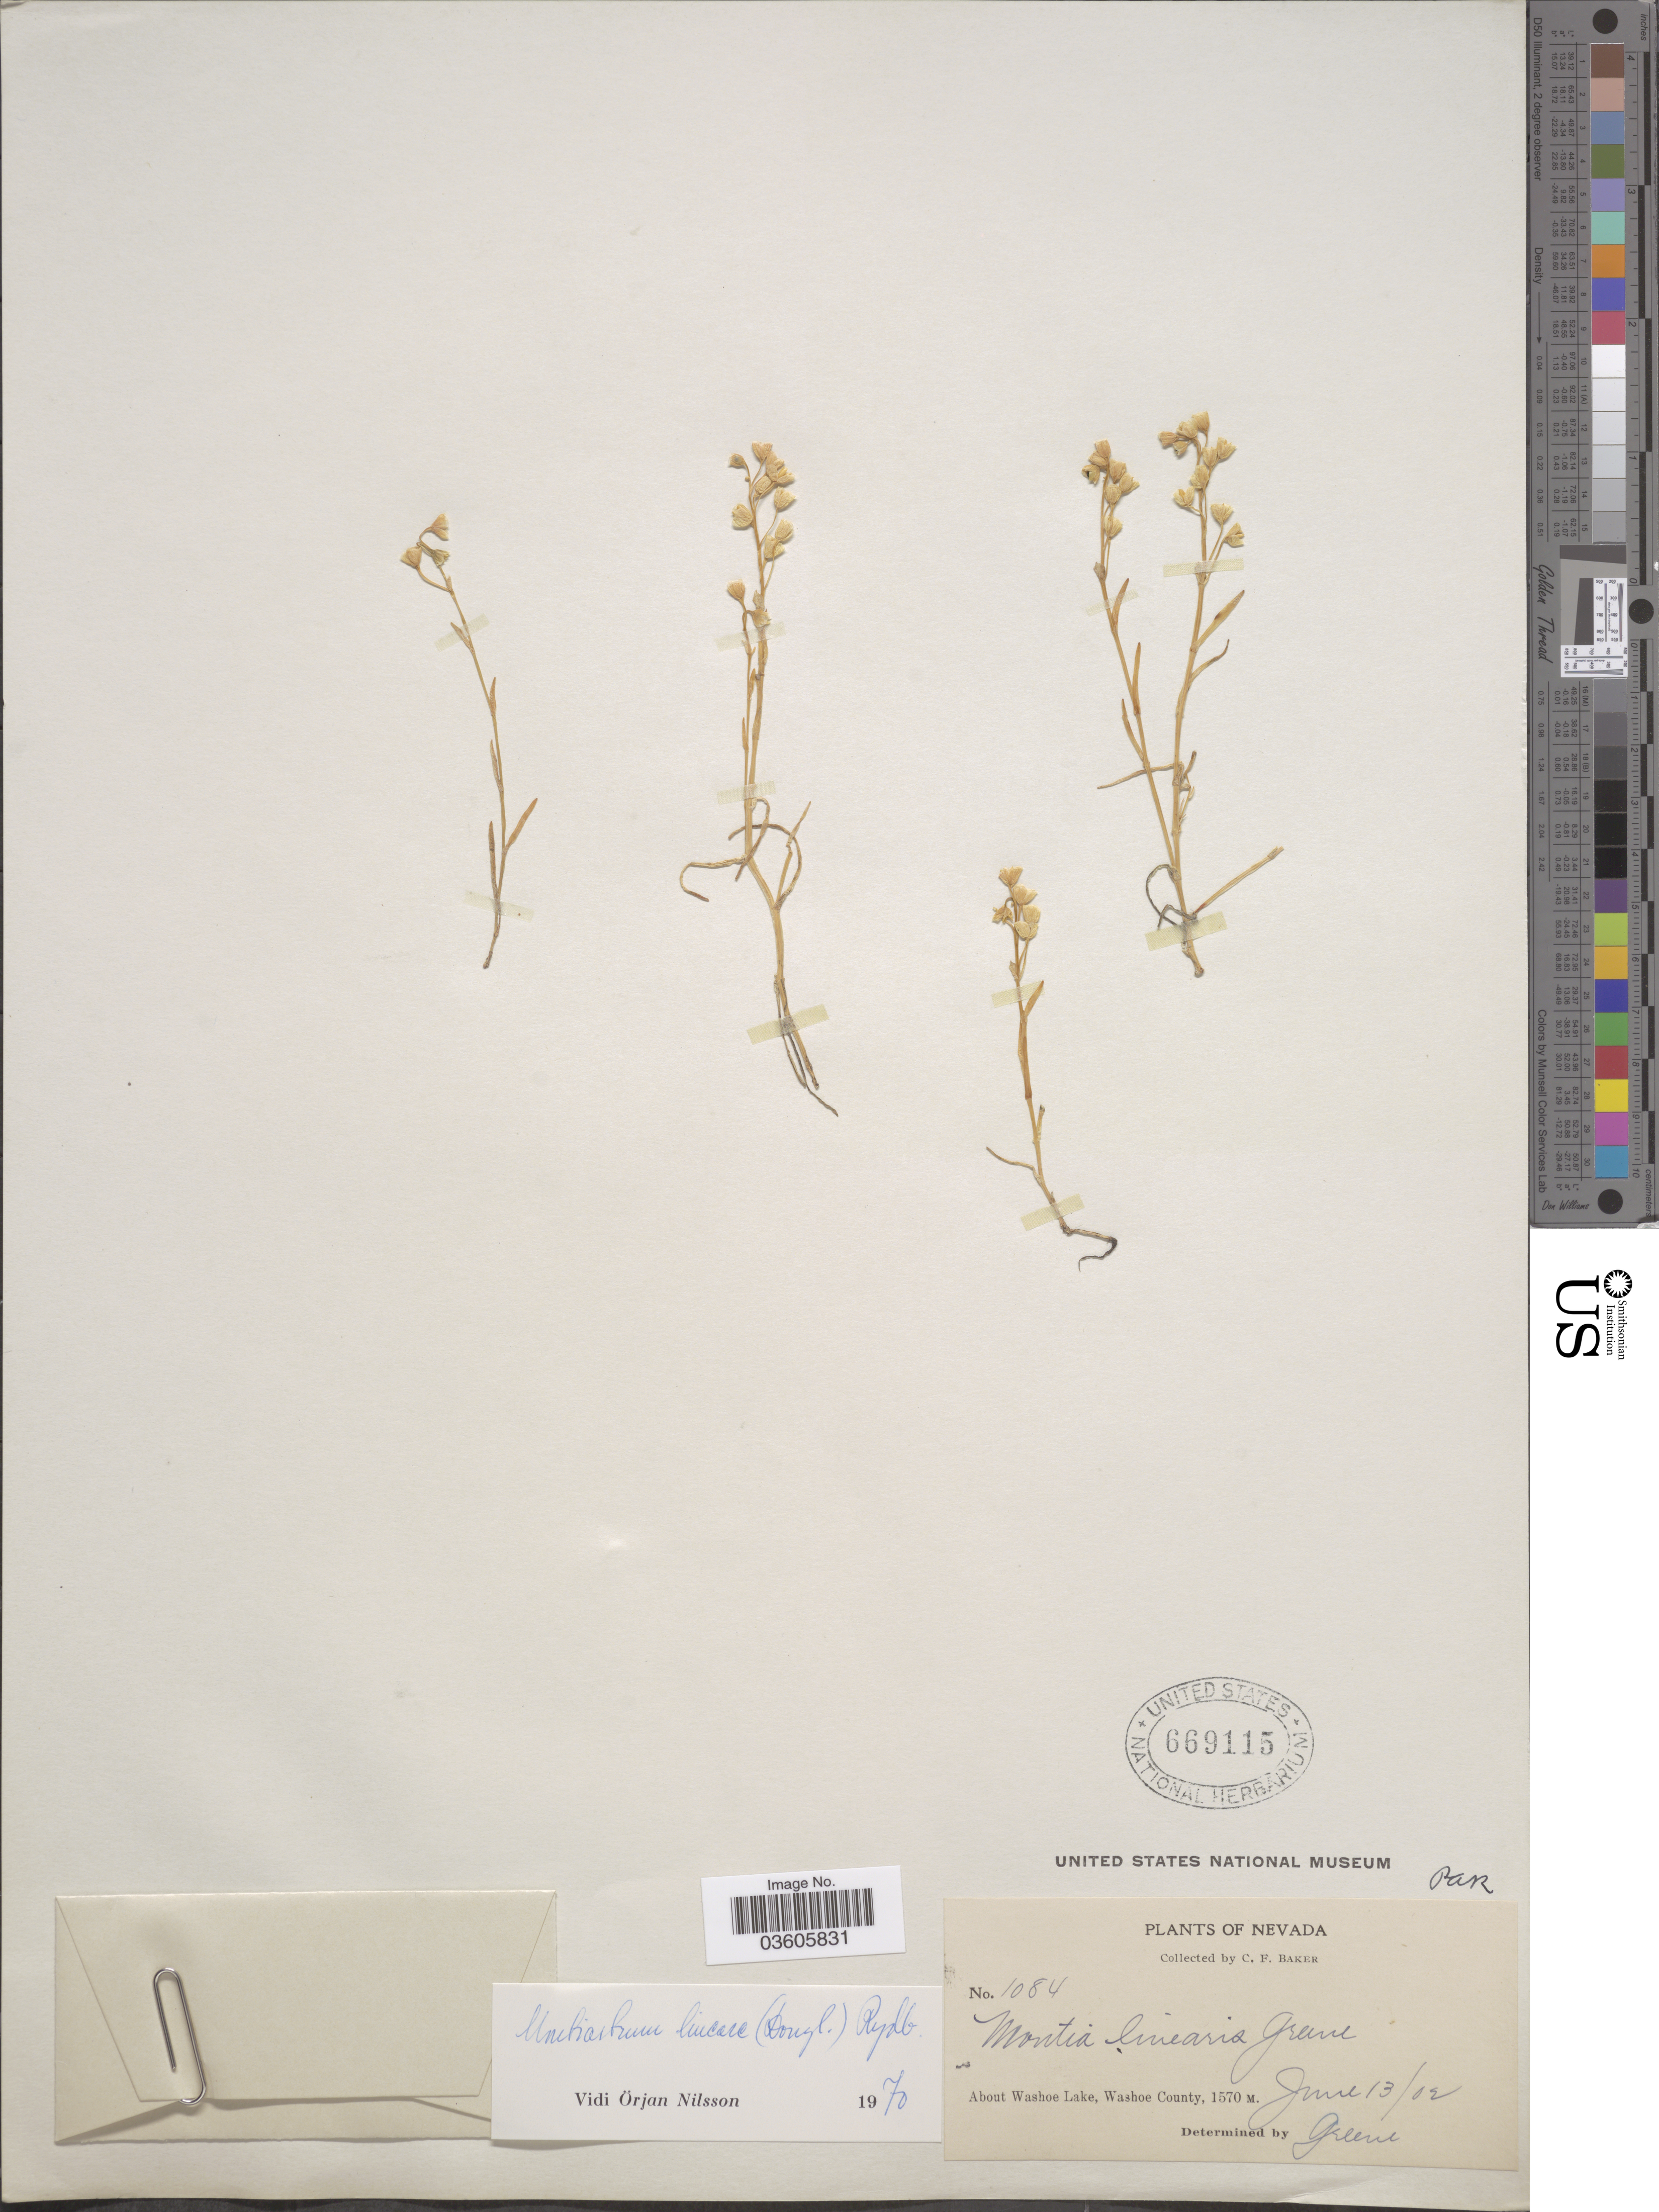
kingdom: Plantae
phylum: Tracheophyta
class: Magnoliopsida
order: Caryophyllales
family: Montiaceae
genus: Montia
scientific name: Montia linearis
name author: (Douglas) Greene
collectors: C. F. Baker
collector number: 1084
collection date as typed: Transcribed d/m/y: 13/6/2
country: United States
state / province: Nevada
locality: About Washoe Lake, Washoe County.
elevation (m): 1570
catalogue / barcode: US 669115